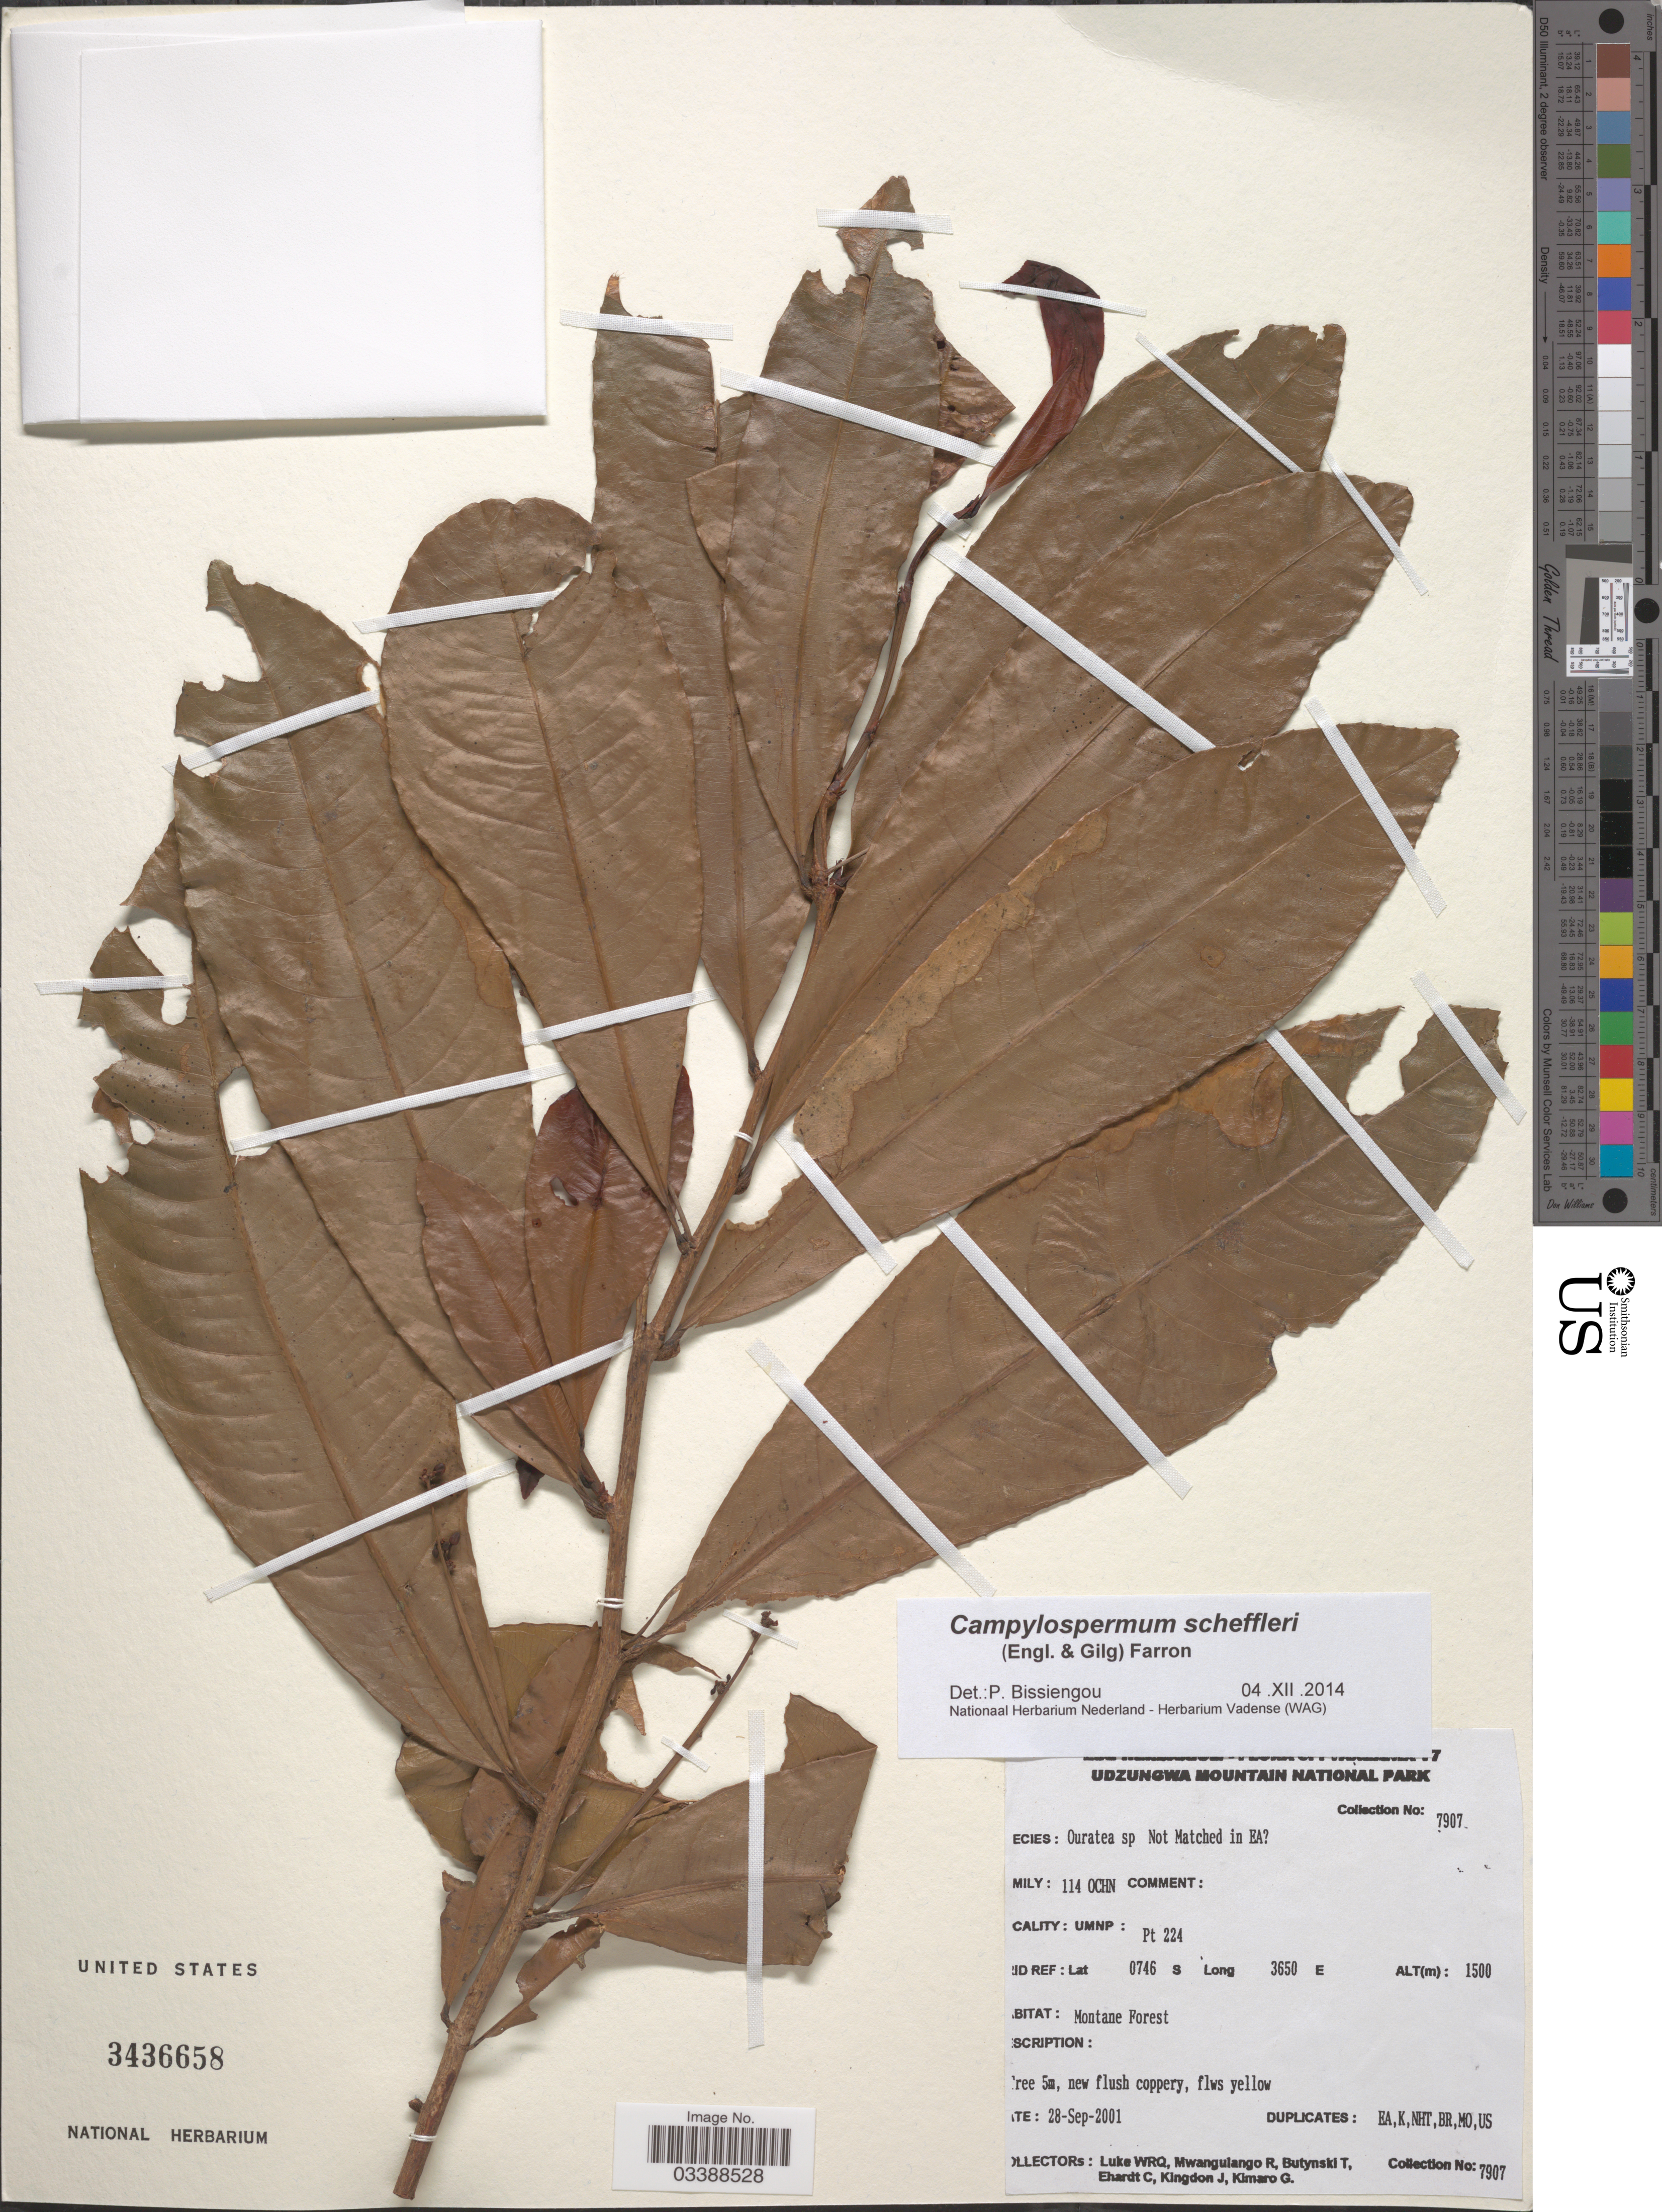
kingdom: Plantae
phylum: Tracheophyta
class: Magnoliopsida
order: Malpighiales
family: Ochnaceae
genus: Campylospermum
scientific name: Campylospermum scheffleri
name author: (Engl. & Gilg) Farron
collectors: Q. Luke, R. Mwangulango, T. Butynski, C. Ehardt & et al.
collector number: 7907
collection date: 2001-09-28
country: Tanzania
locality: [illegible text]. Udzungwa Mountain National Park.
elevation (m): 1500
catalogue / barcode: US 3436658